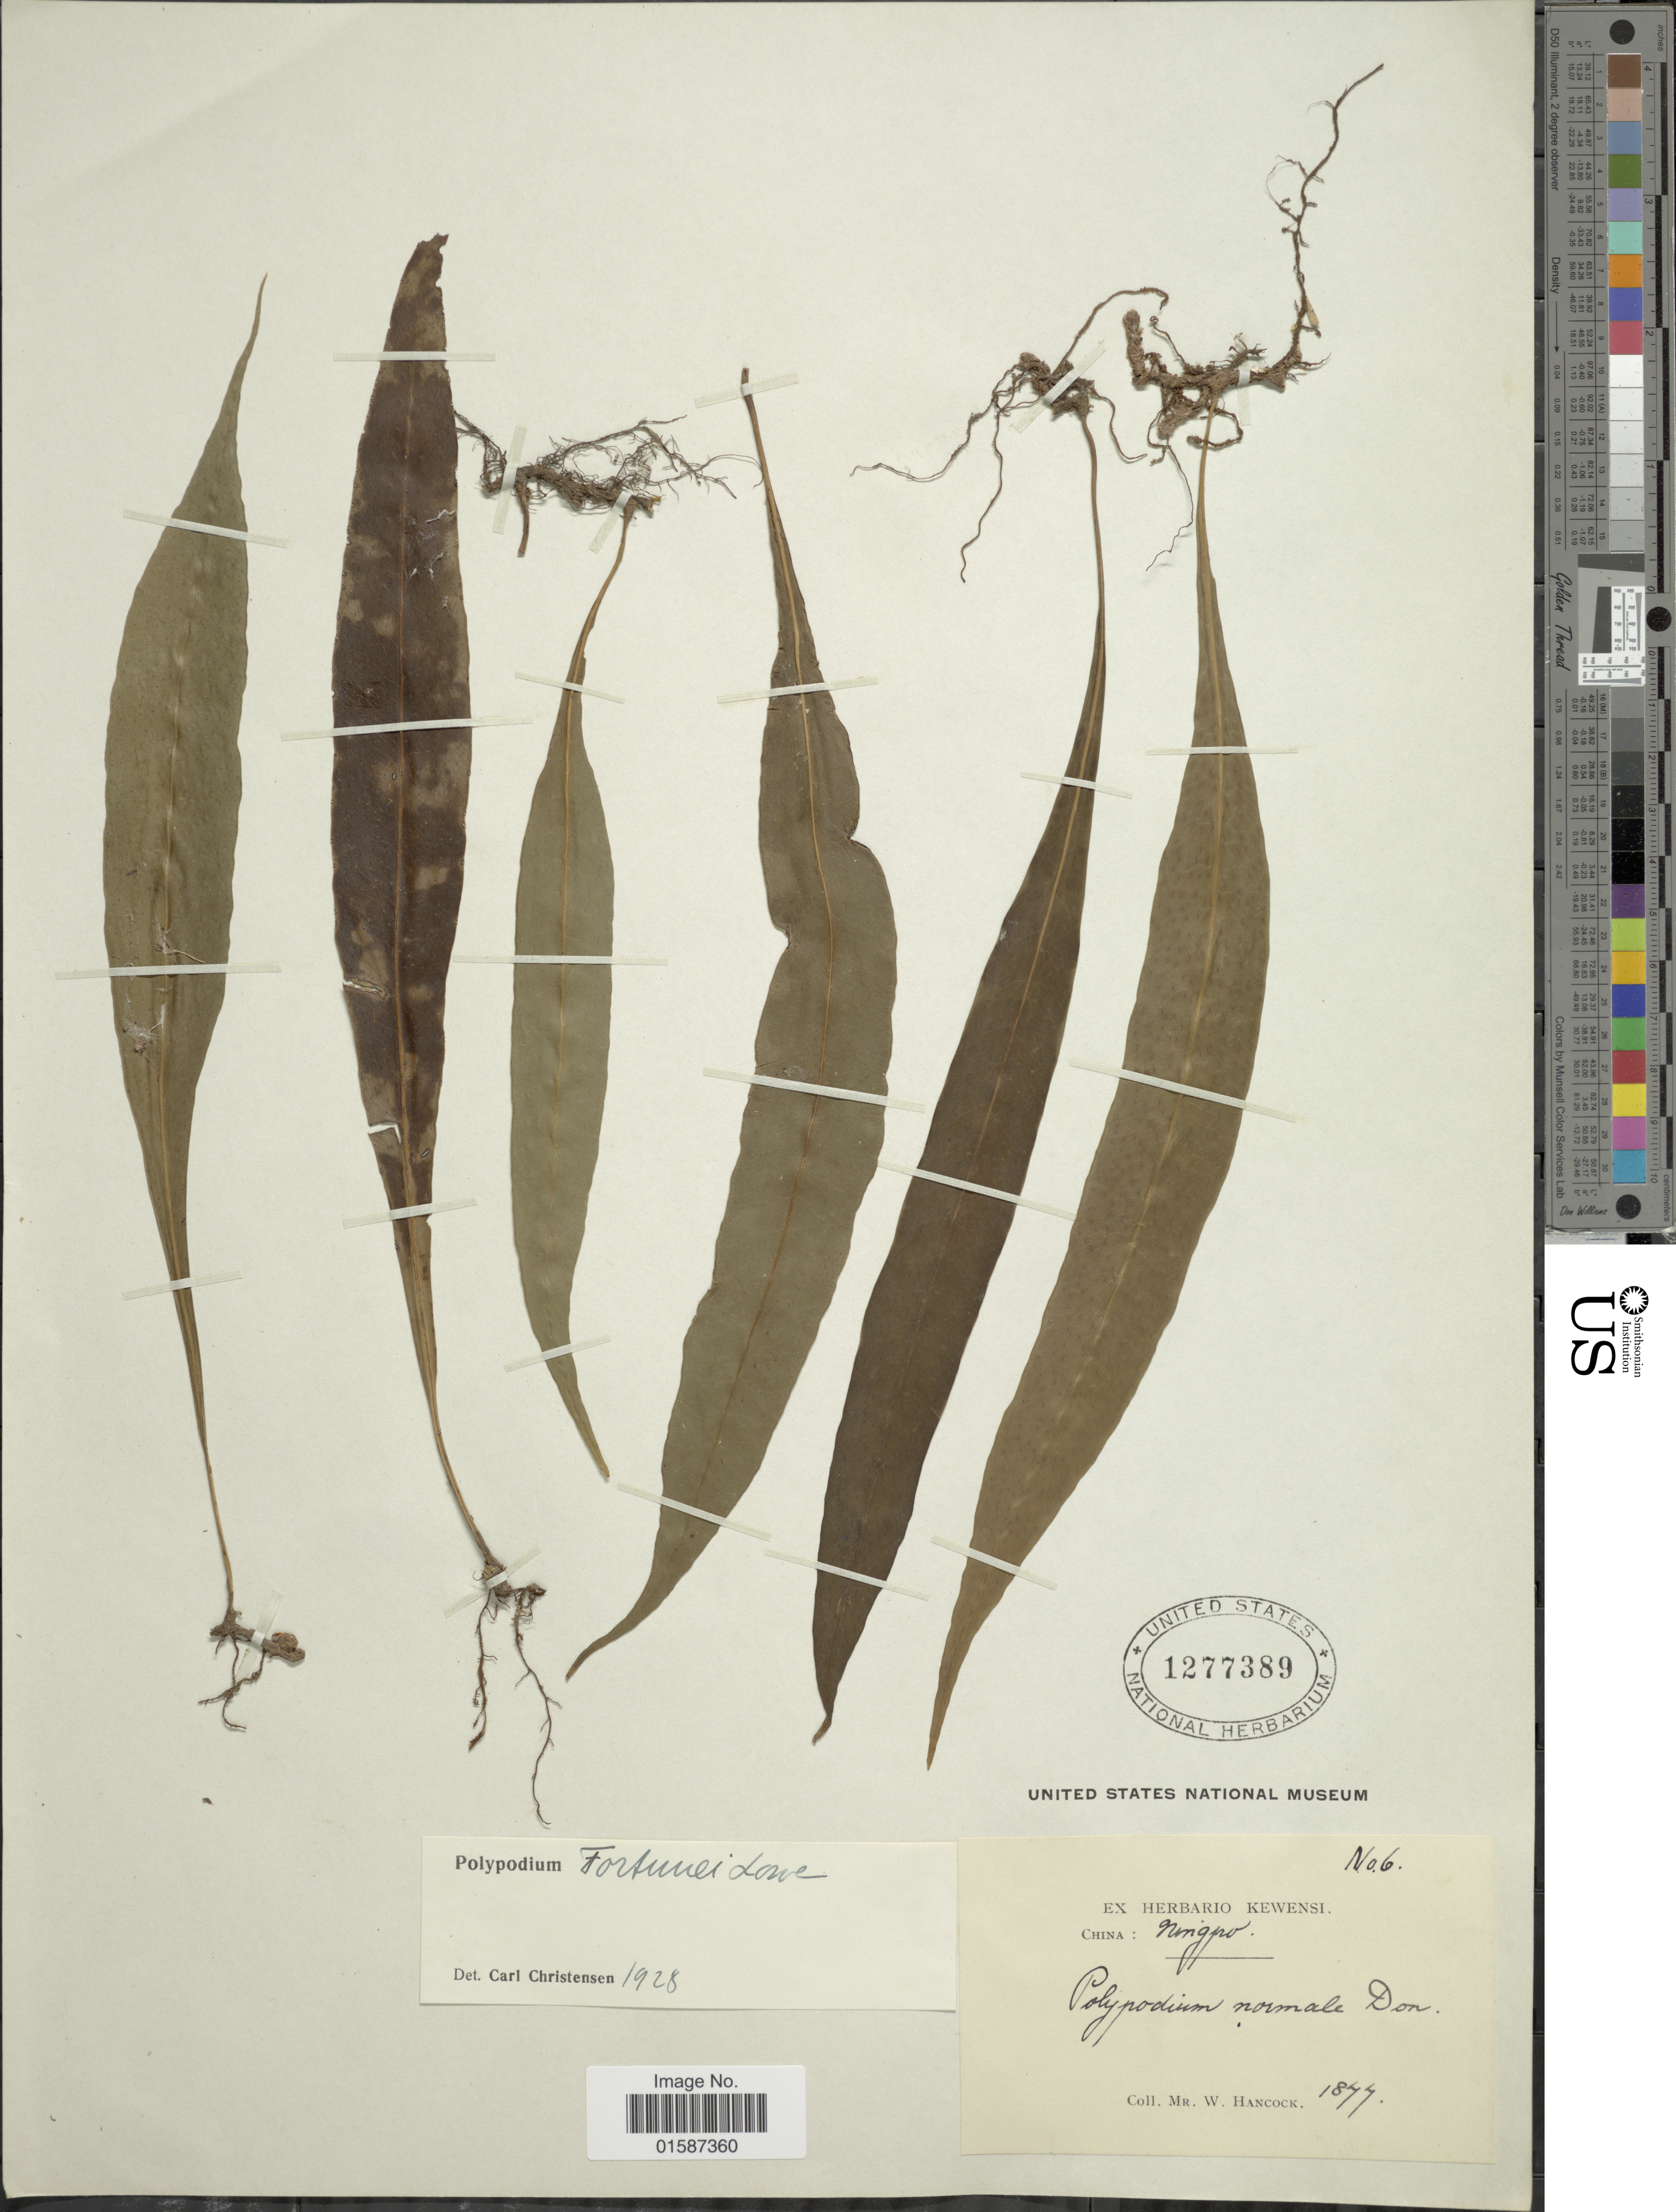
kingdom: Plantae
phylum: Tracheophyta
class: Polypodiopsida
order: Polypodiales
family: Polypodiaceae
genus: Neolepisorus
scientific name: Neolepisorus fortunei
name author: (T. Moore) Li S. Wang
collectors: W. Hancock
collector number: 6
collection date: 1877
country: China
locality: China: Ningpo [interpreted]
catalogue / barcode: US 1277389